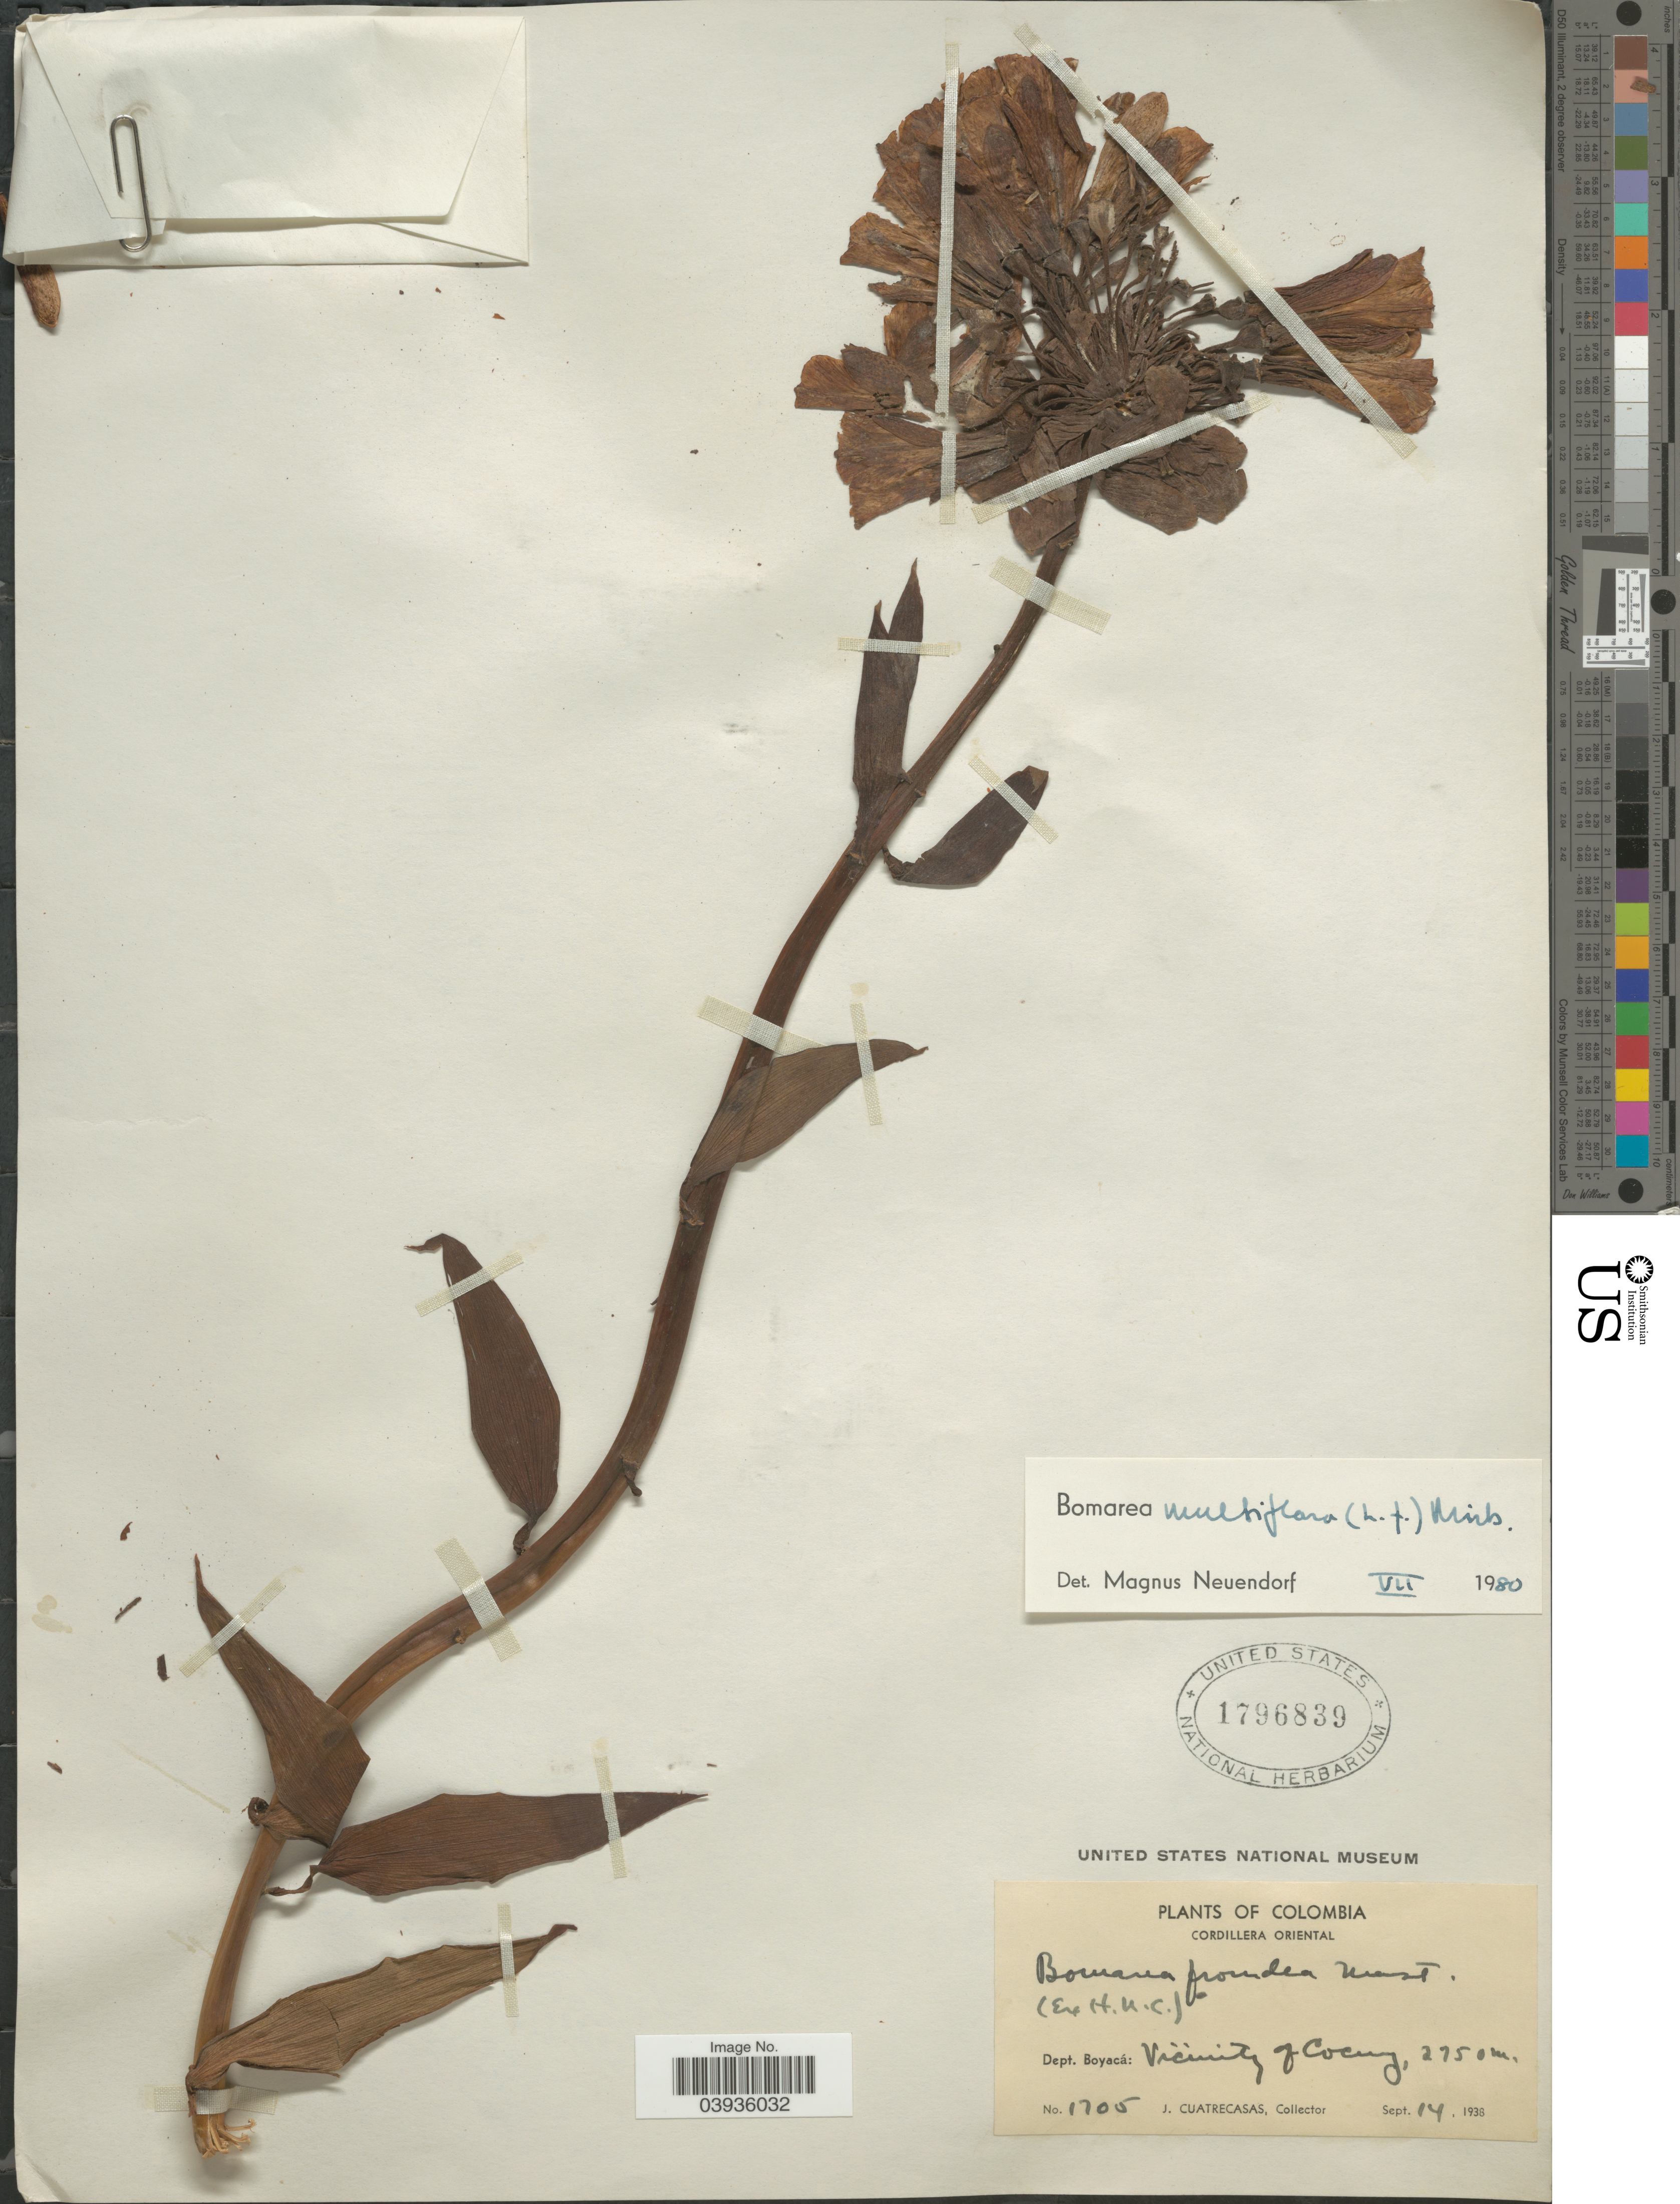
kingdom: Plantae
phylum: Tracheophyta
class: Liliopsida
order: Liliales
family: Alstroemeriaceae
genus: Bomarea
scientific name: Bomarea multiflora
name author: (L. f.) Mirb.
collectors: J. Cuatrecasas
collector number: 1705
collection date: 1938-09-14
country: Colombia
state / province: Boyacá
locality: Cordillera Oriental. Dept. Boyacá: Vicinity of Cocuy.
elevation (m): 2750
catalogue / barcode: US 1796839